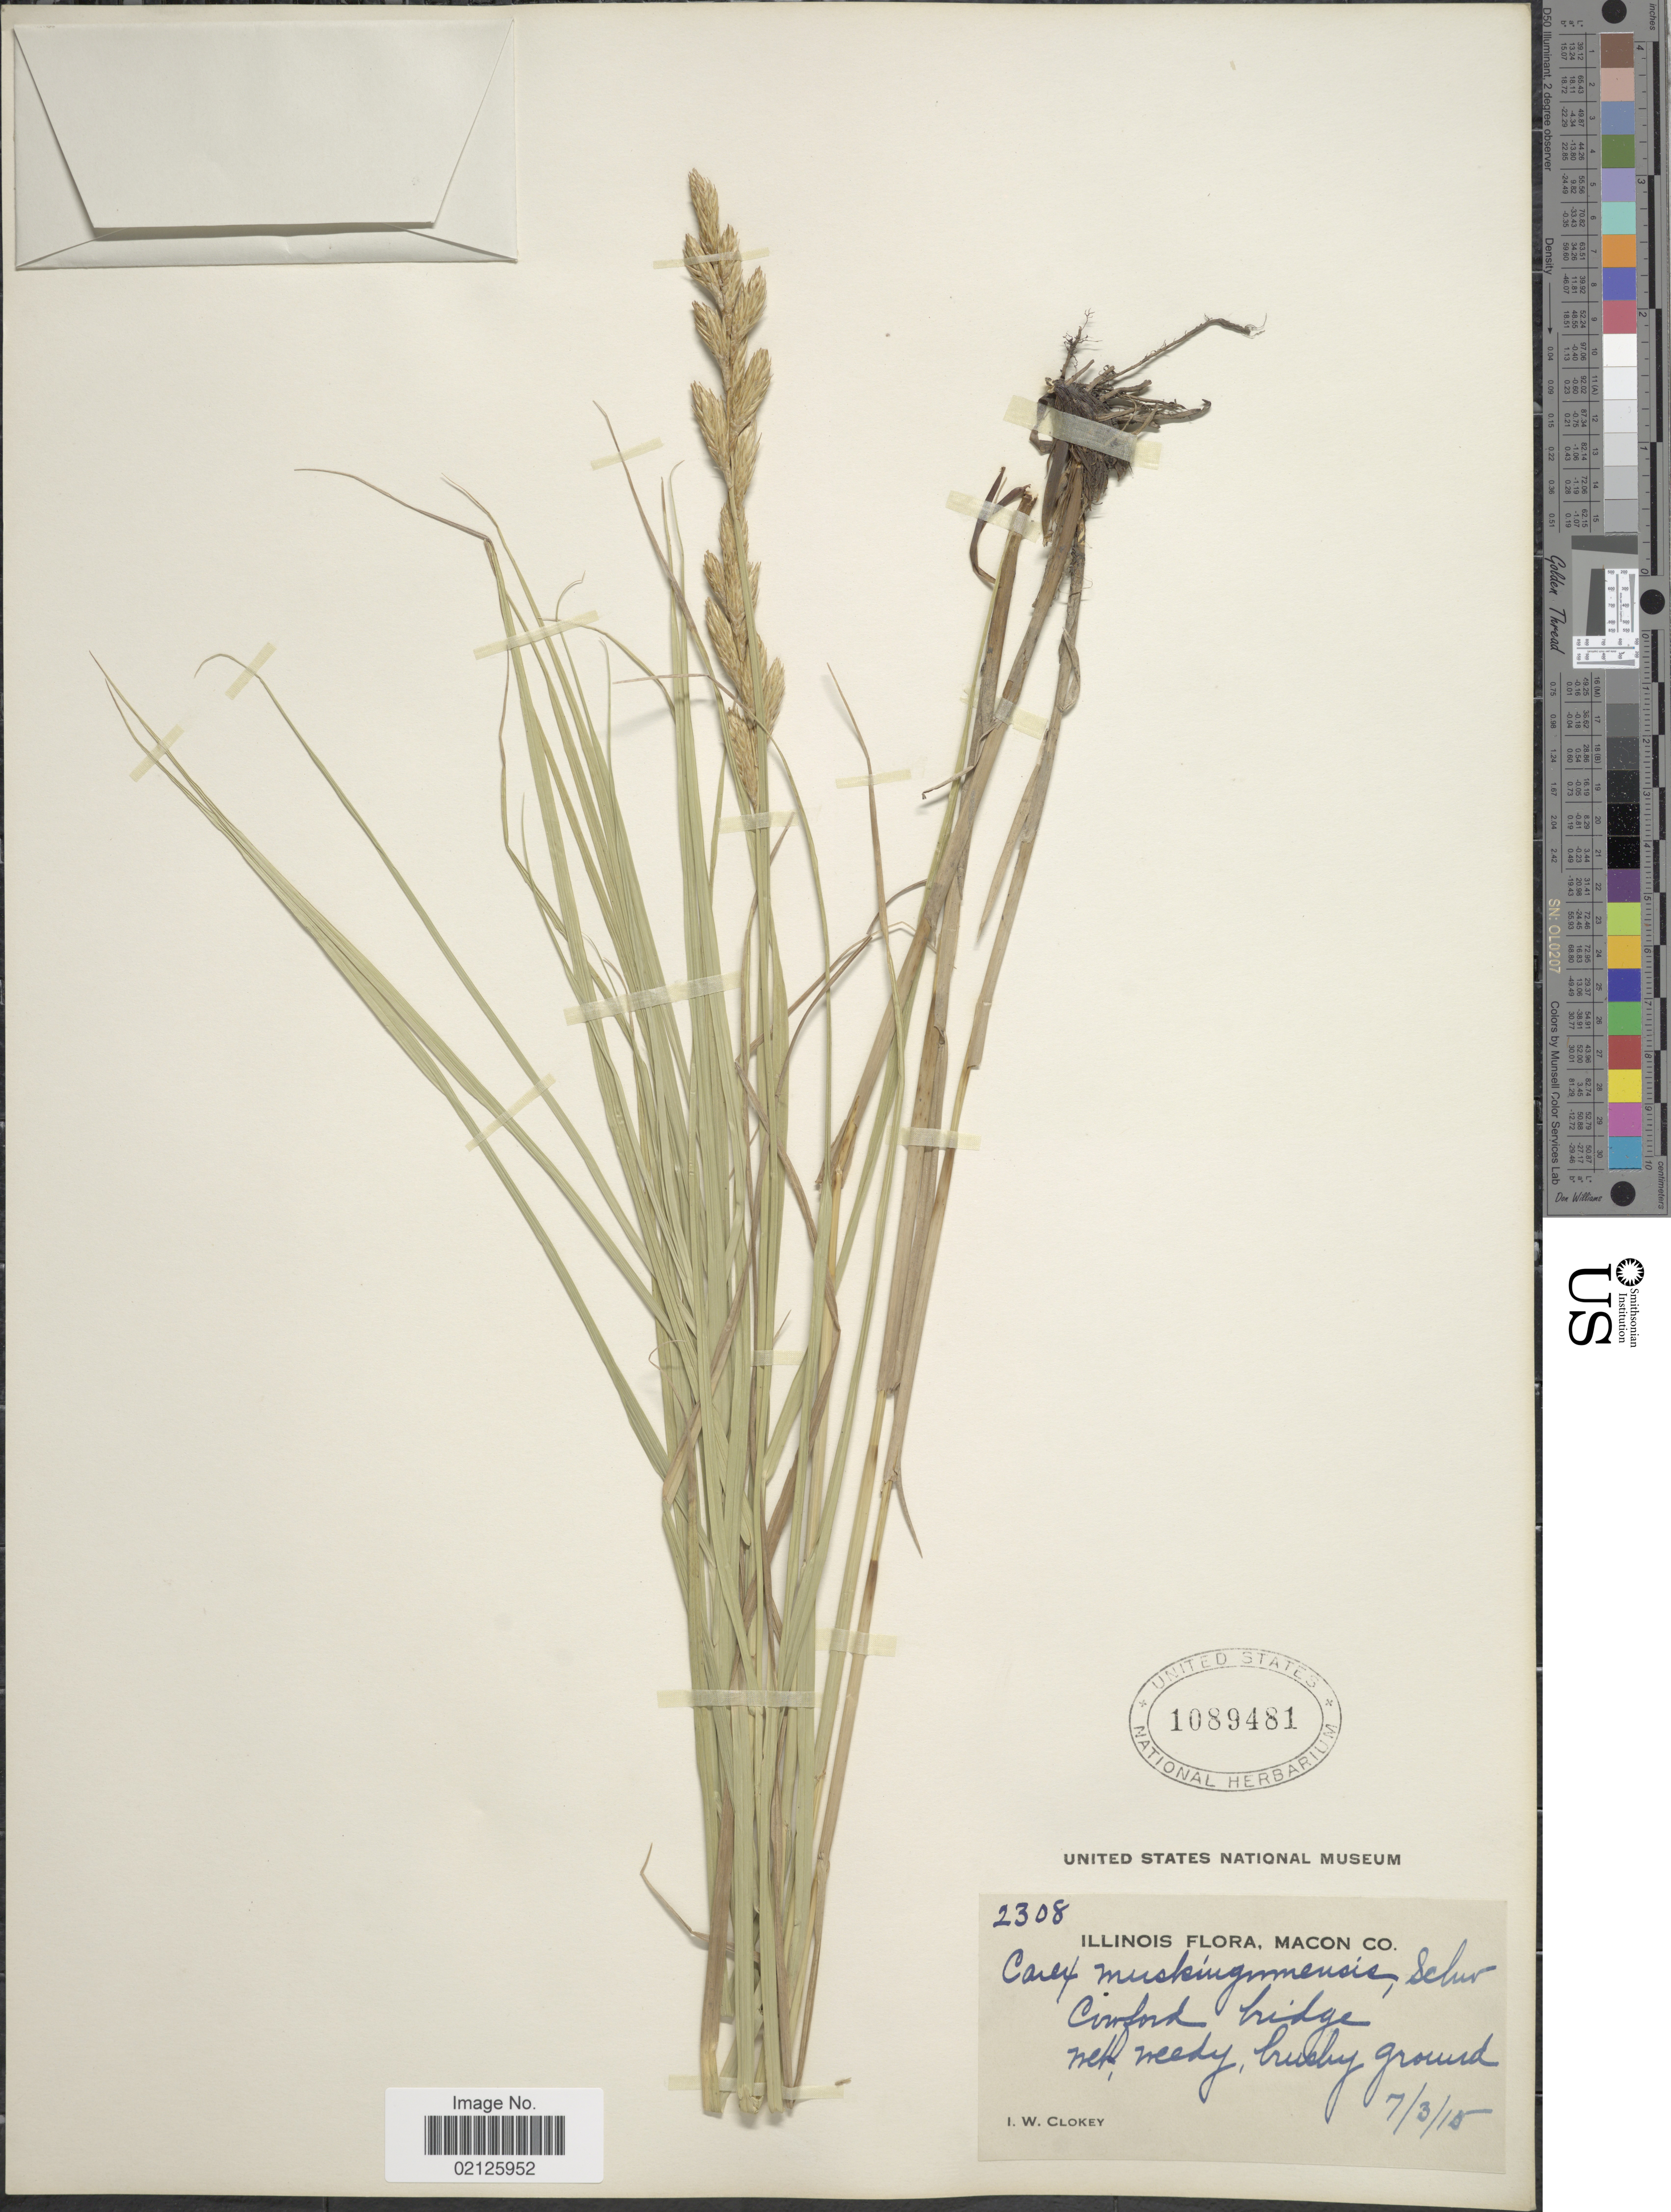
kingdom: Plantae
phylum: Tracheophyta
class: Liliopsida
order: Poales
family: Cyperaceae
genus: Carex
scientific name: Carex muskingumensis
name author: Schwein.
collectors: I. W. Clokey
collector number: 2308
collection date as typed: Transcribed d/m/y: 3/7/15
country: United States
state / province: Illinois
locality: Macon Co, Cowford bridge, wet, weedy, brushy ground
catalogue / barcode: US 1089481